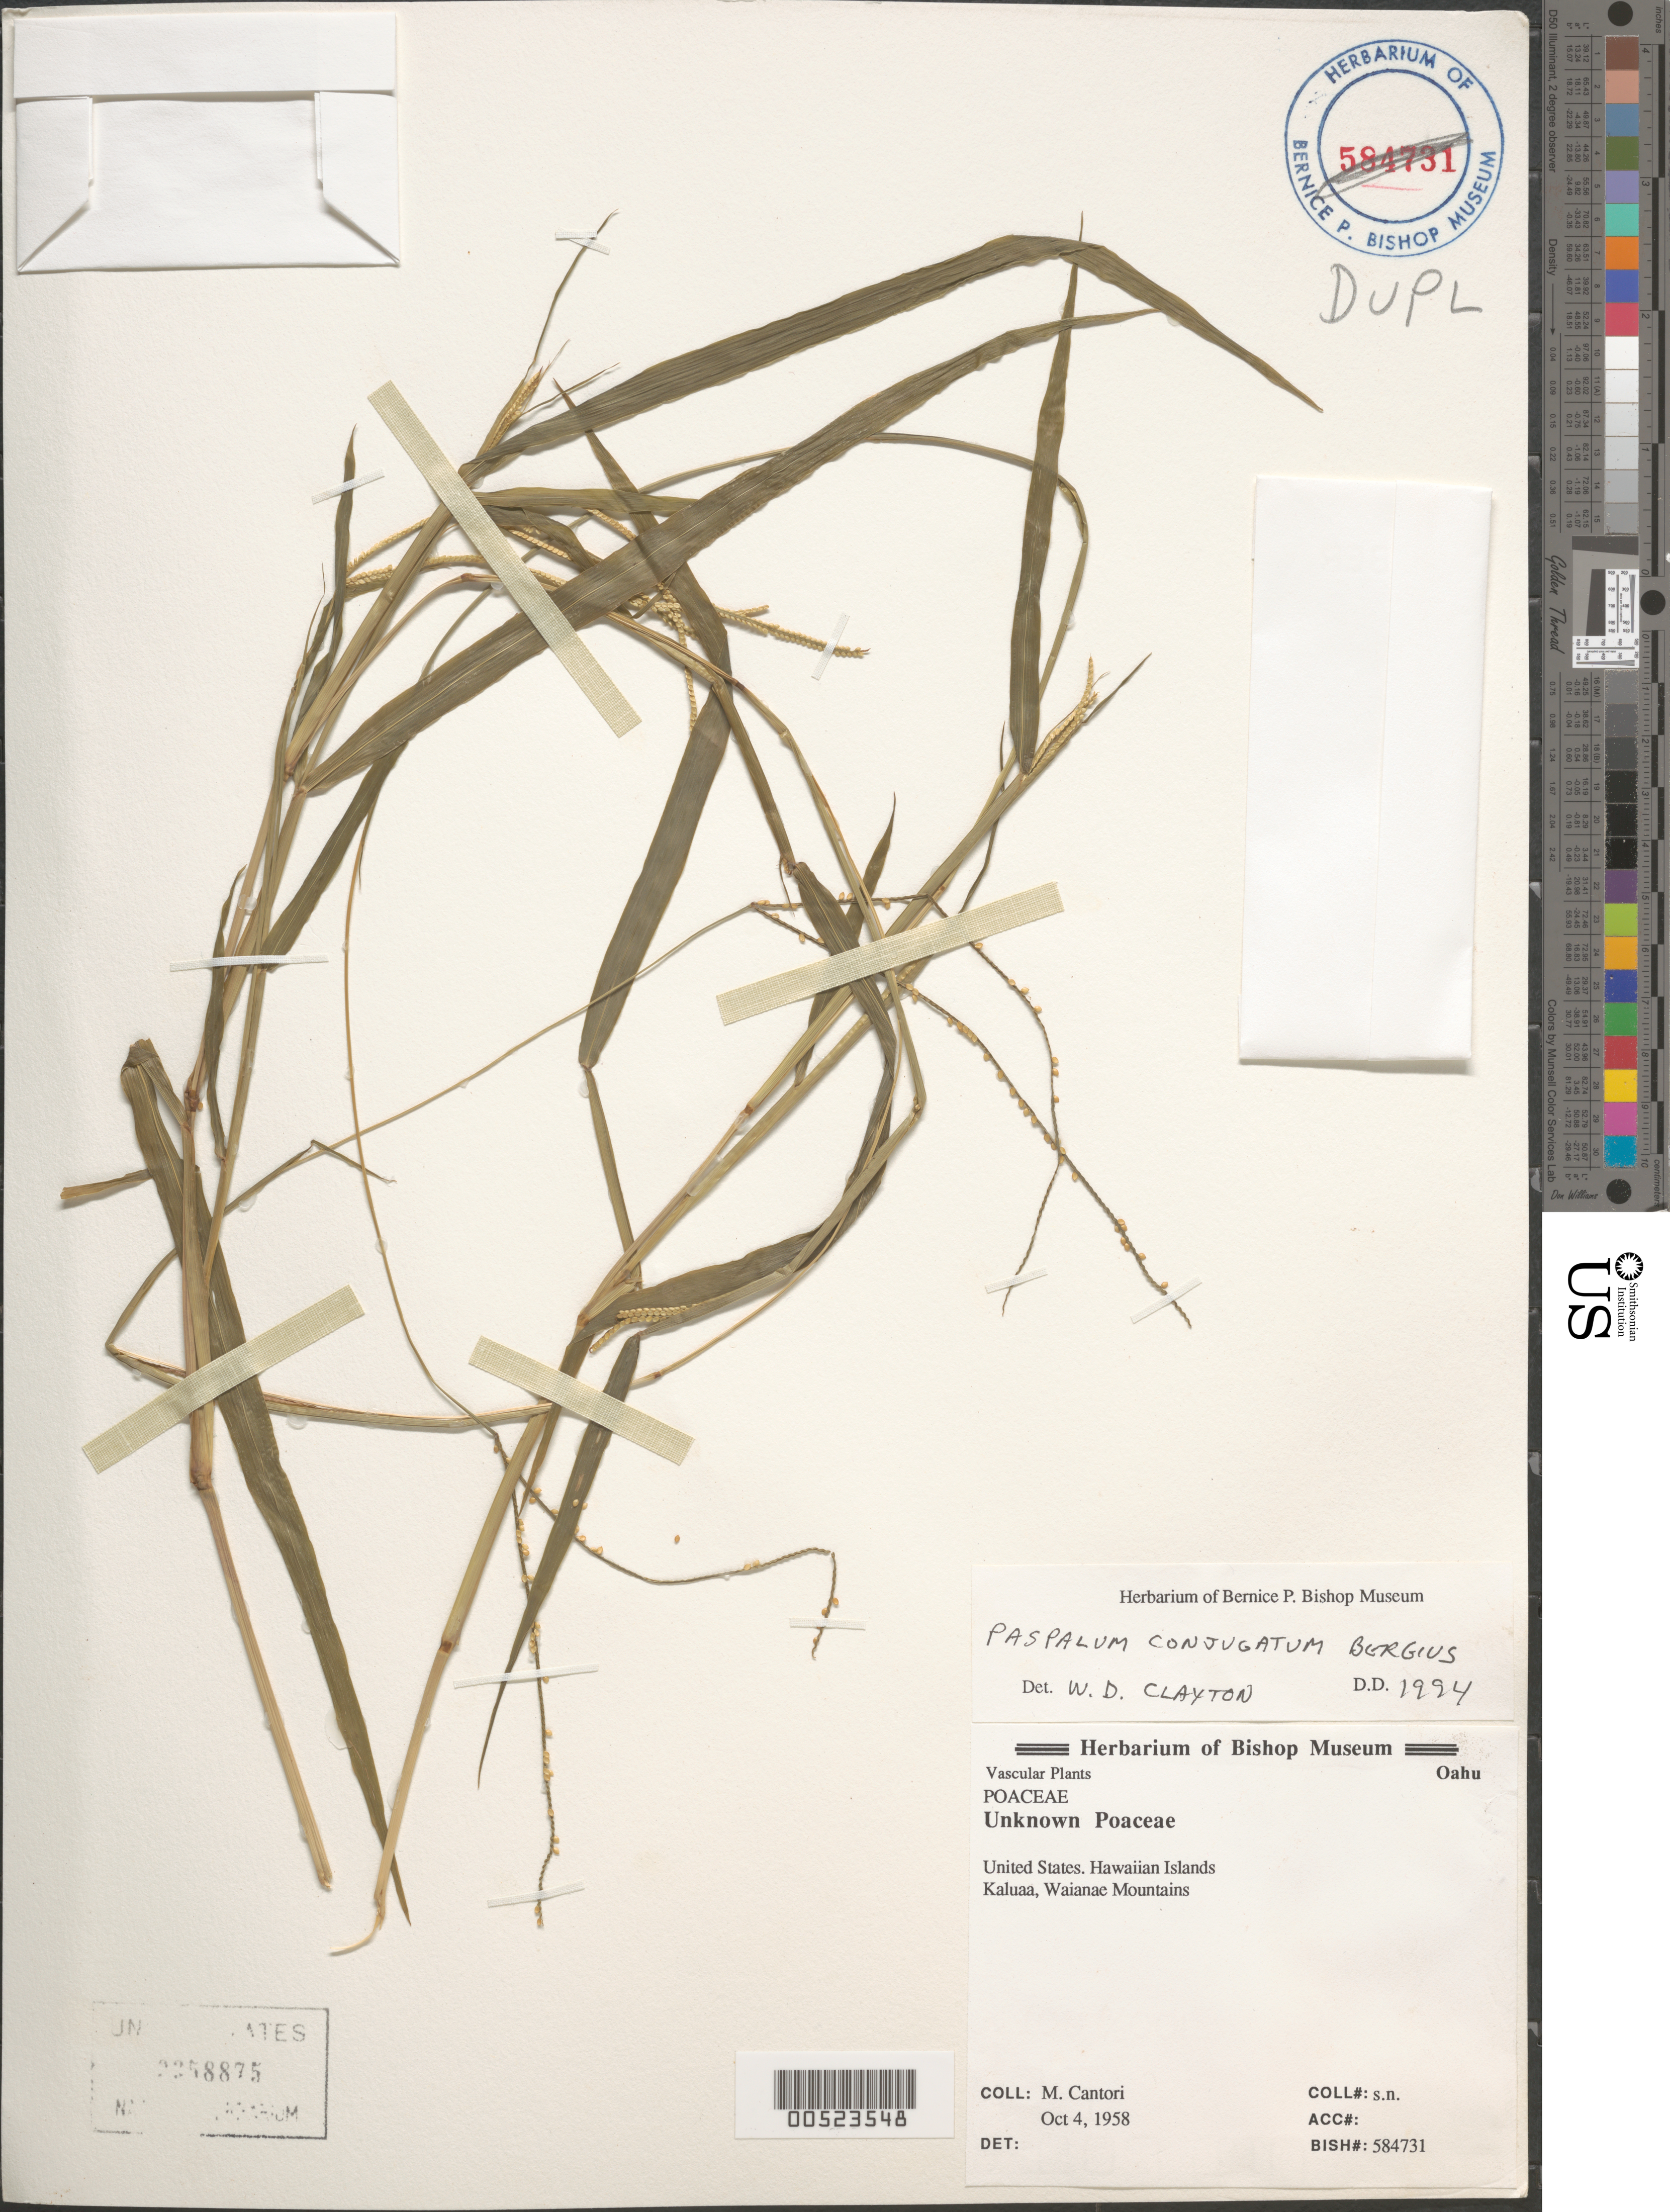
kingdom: Plantae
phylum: Tracheophyta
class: Liliopsida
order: Poales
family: Poaceae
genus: Paspalum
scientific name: Paspalum conjugatum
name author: P.J. Bergius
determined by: Clayton, W. D.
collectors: M. Cantori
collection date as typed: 4 Oct 1958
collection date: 1958-10-04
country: United States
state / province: Hawaii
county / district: Honolulu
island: Oahu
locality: Kaluaa, Waianae Mts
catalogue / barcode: US 3358875